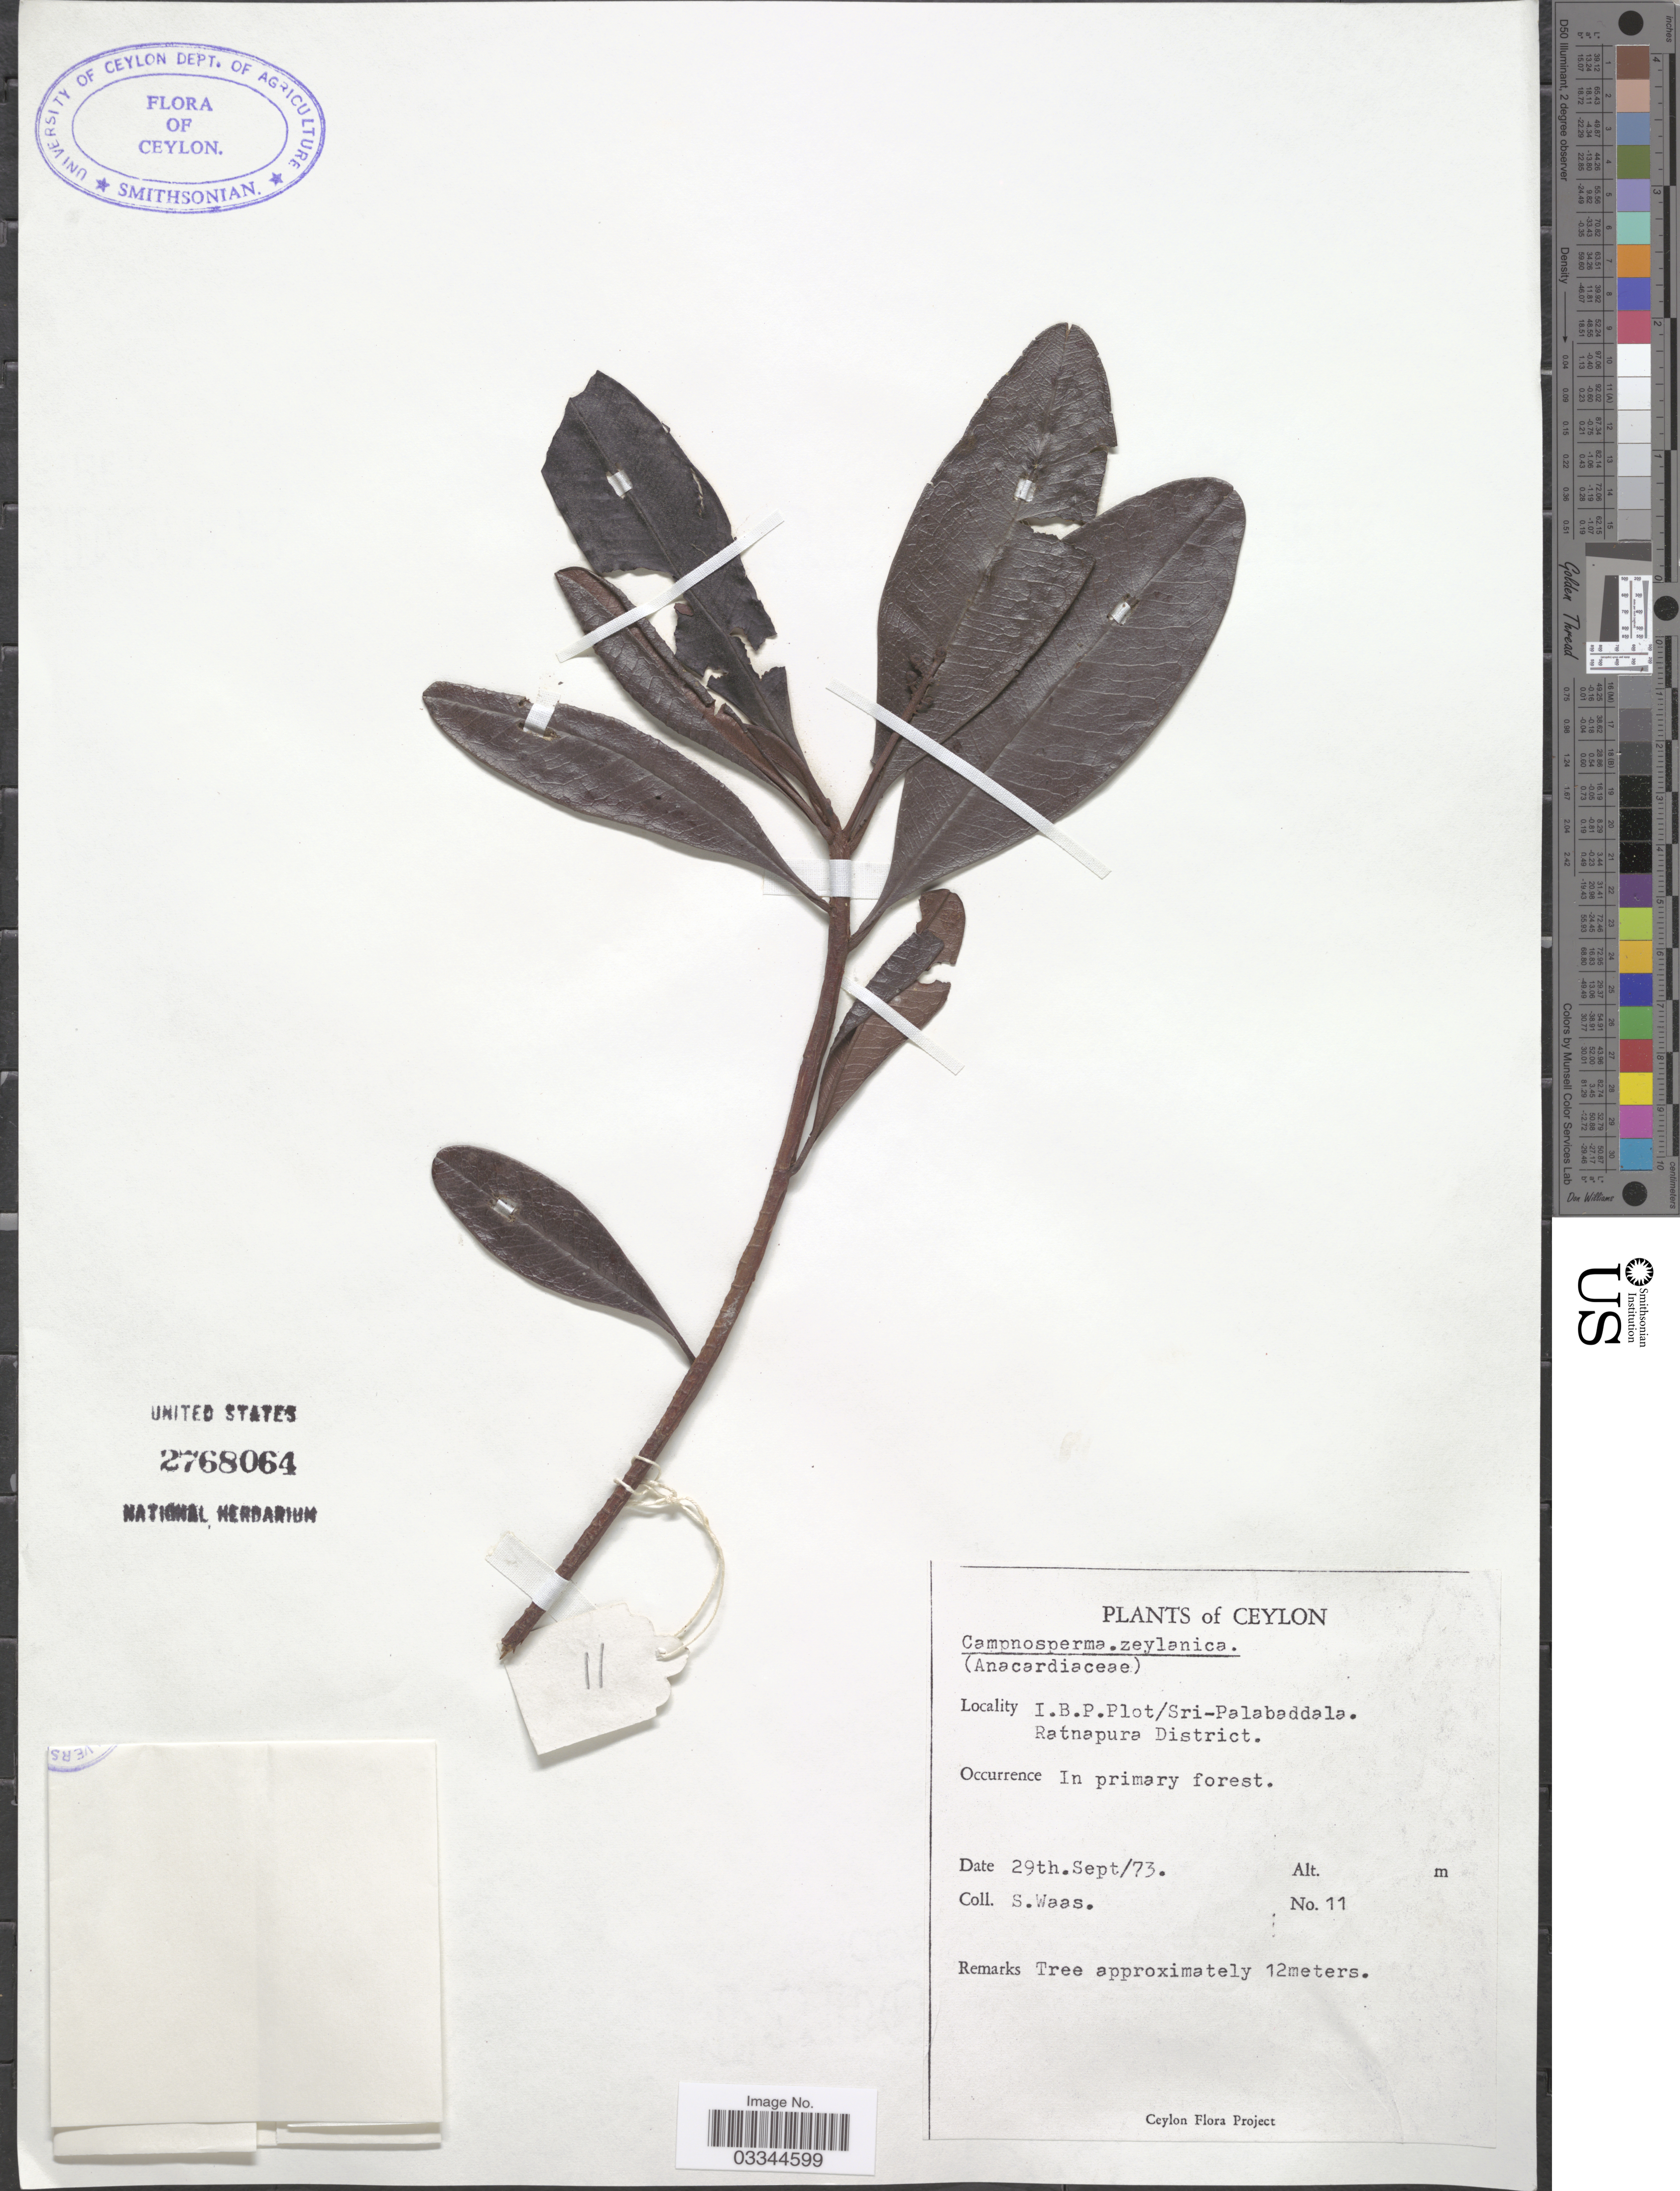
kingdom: Plantae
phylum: Tracheophyta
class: Magnoliopsida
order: Sapindales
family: Anacardiaceae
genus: Campnosperma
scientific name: Campnosperma zeylanicum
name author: Thwaites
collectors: S. Waas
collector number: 11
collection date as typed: Transcribed d/m/y: 29/9/73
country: Sri Lanka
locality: Ceylon. I.B.P. Plot/ Sri-Palabaddala. Ratnapura District.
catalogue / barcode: US 2768064